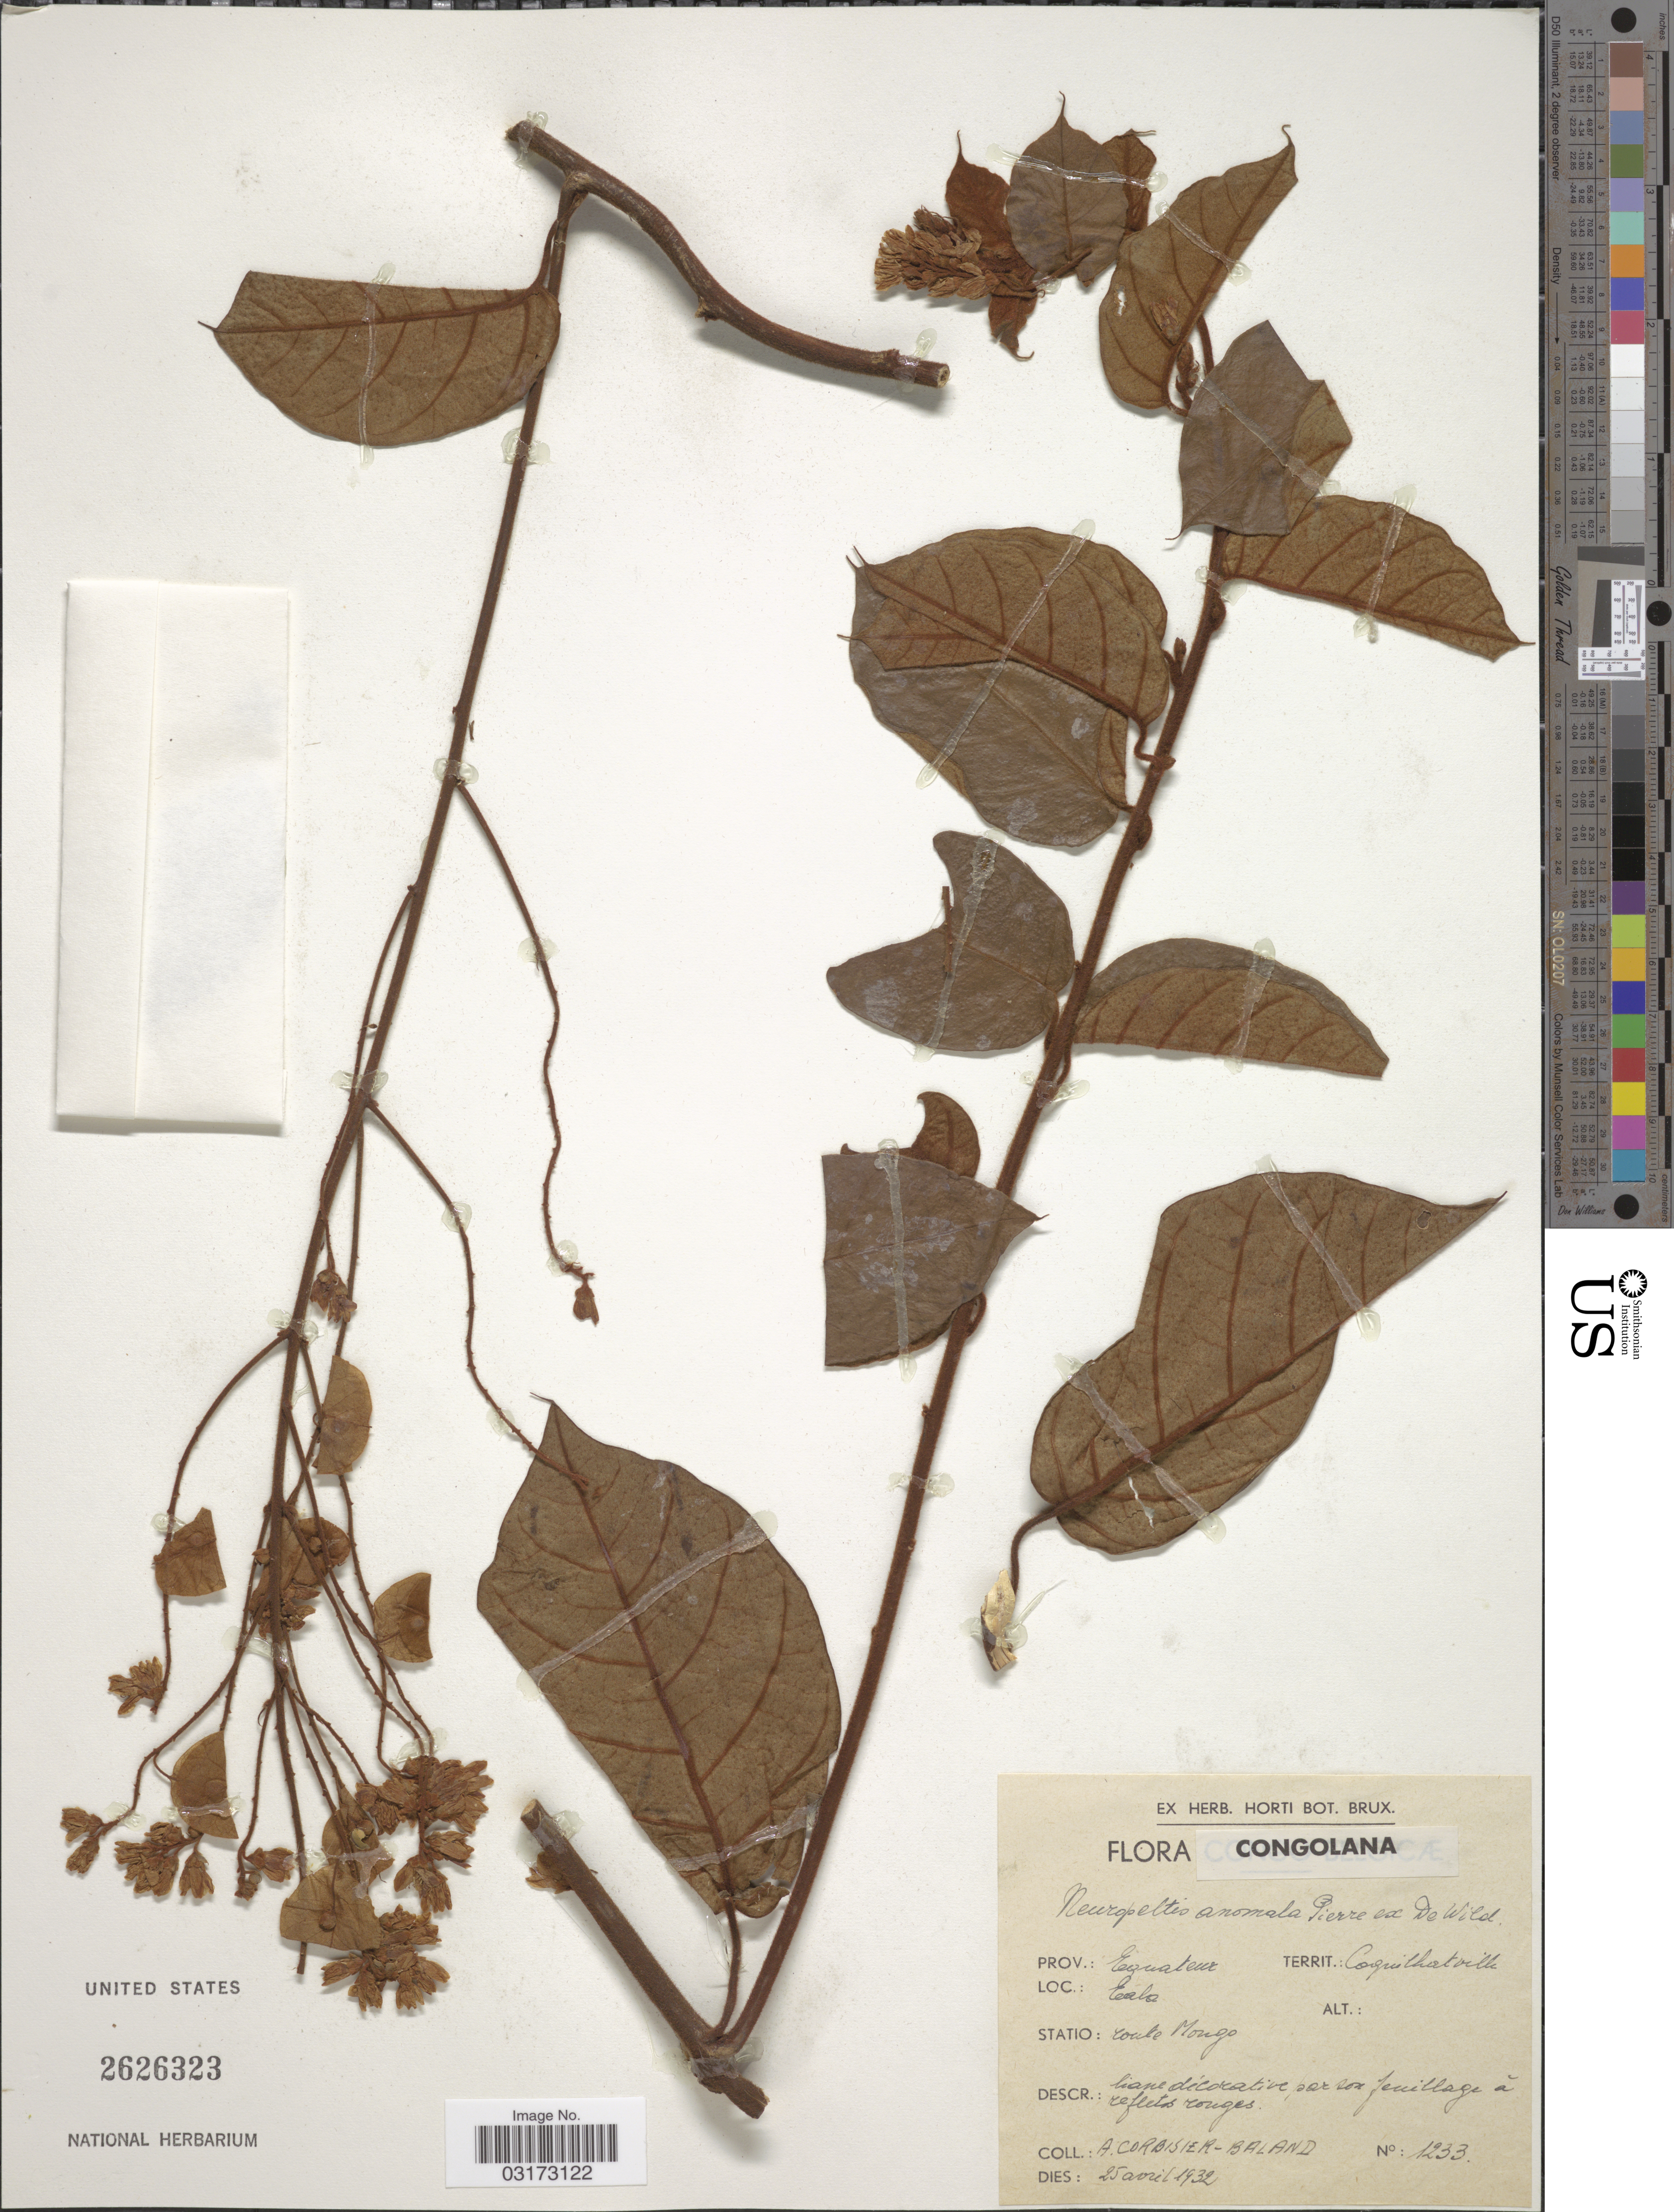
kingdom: Plantae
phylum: Tracheophyta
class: Magnoliopsida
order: Solanales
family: Convolvulaceae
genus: Neuropeltis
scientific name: Neuropeltis anomala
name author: Pierre ex De Wild.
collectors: A. Corbisier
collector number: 1233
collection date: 1932-04-25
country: Congo, Democratic Republic of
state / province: Equateur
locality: Congolana. Prov.: Equateur. Territ.: Coquilhatville. Eala. Statio: route Mongo.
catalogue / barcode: US 2626323